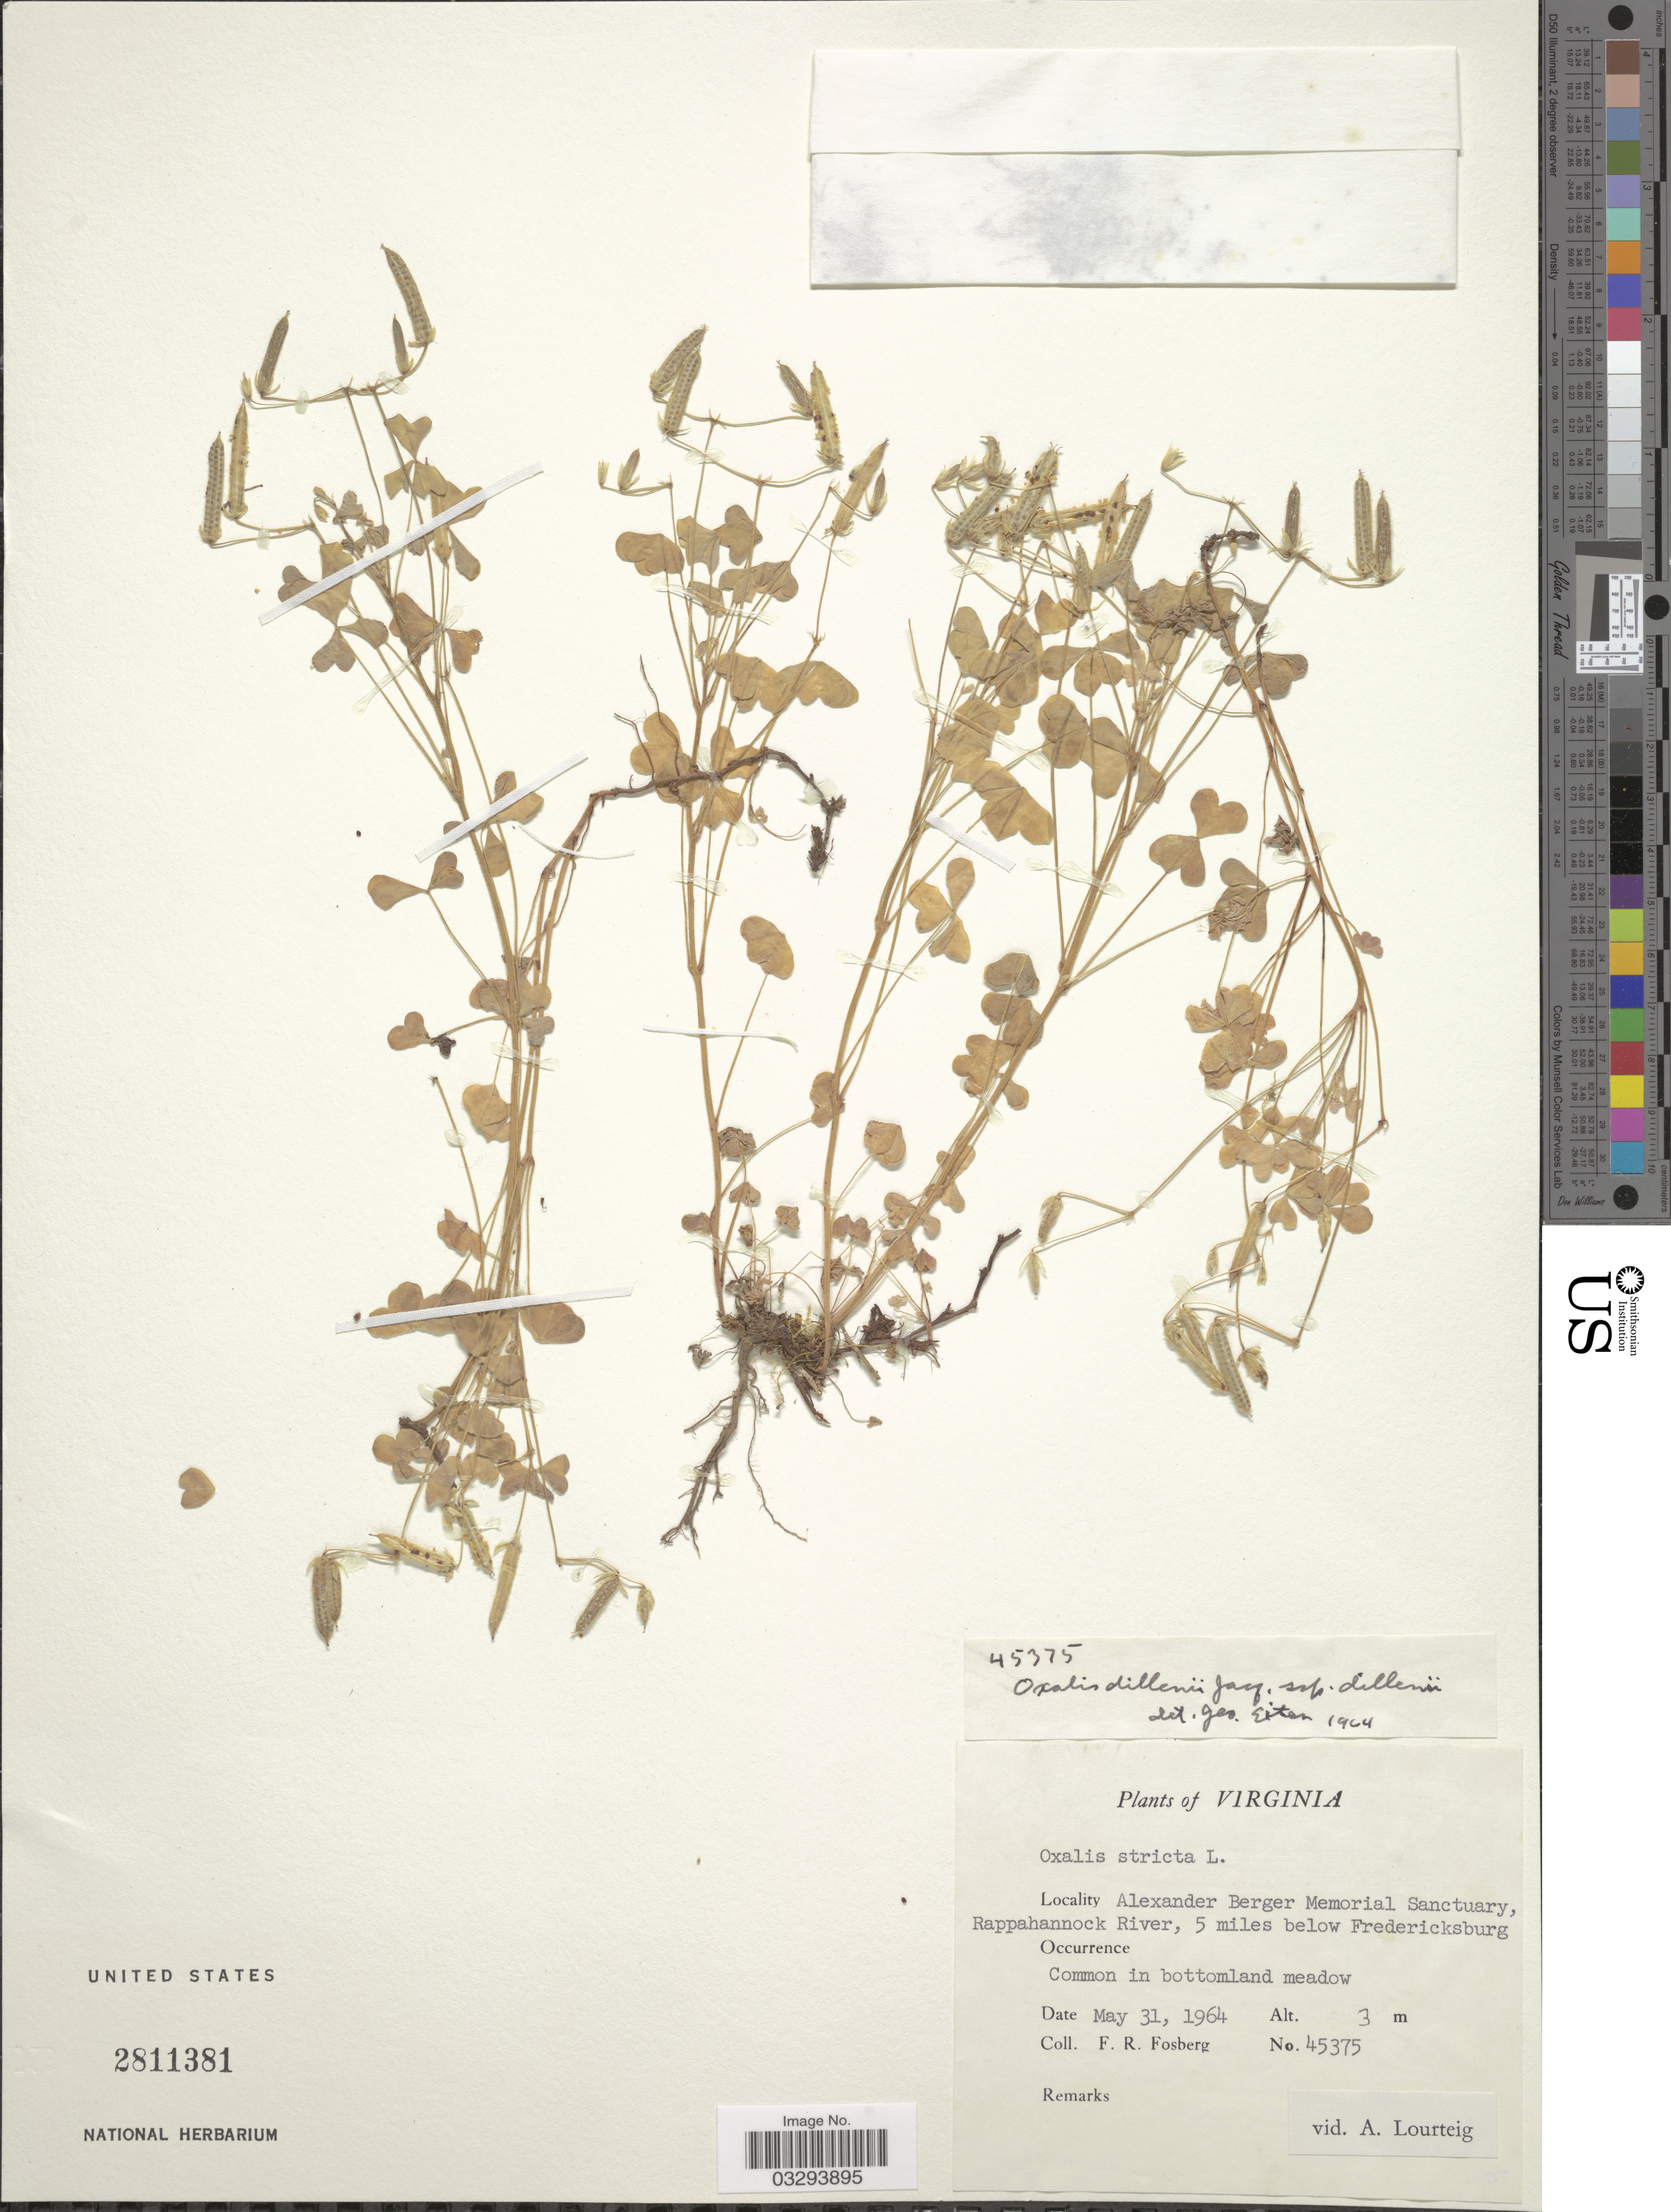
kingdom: Plantae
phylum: Tracheophyta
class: Magnoliopsida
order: Oxalidales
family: Oxalidaceae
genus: Oxalis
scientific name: Oxalis stricta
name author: L.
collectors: F. R. Fosberg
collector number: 45375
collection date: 1964-05-31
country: United States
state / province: Virginia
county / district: Spotsylvania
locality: Alexander Berger Memorial Sanctuary, Rappahannock River, 5 miles below Fredericksburg.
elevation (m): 3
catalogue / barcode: US 2811381